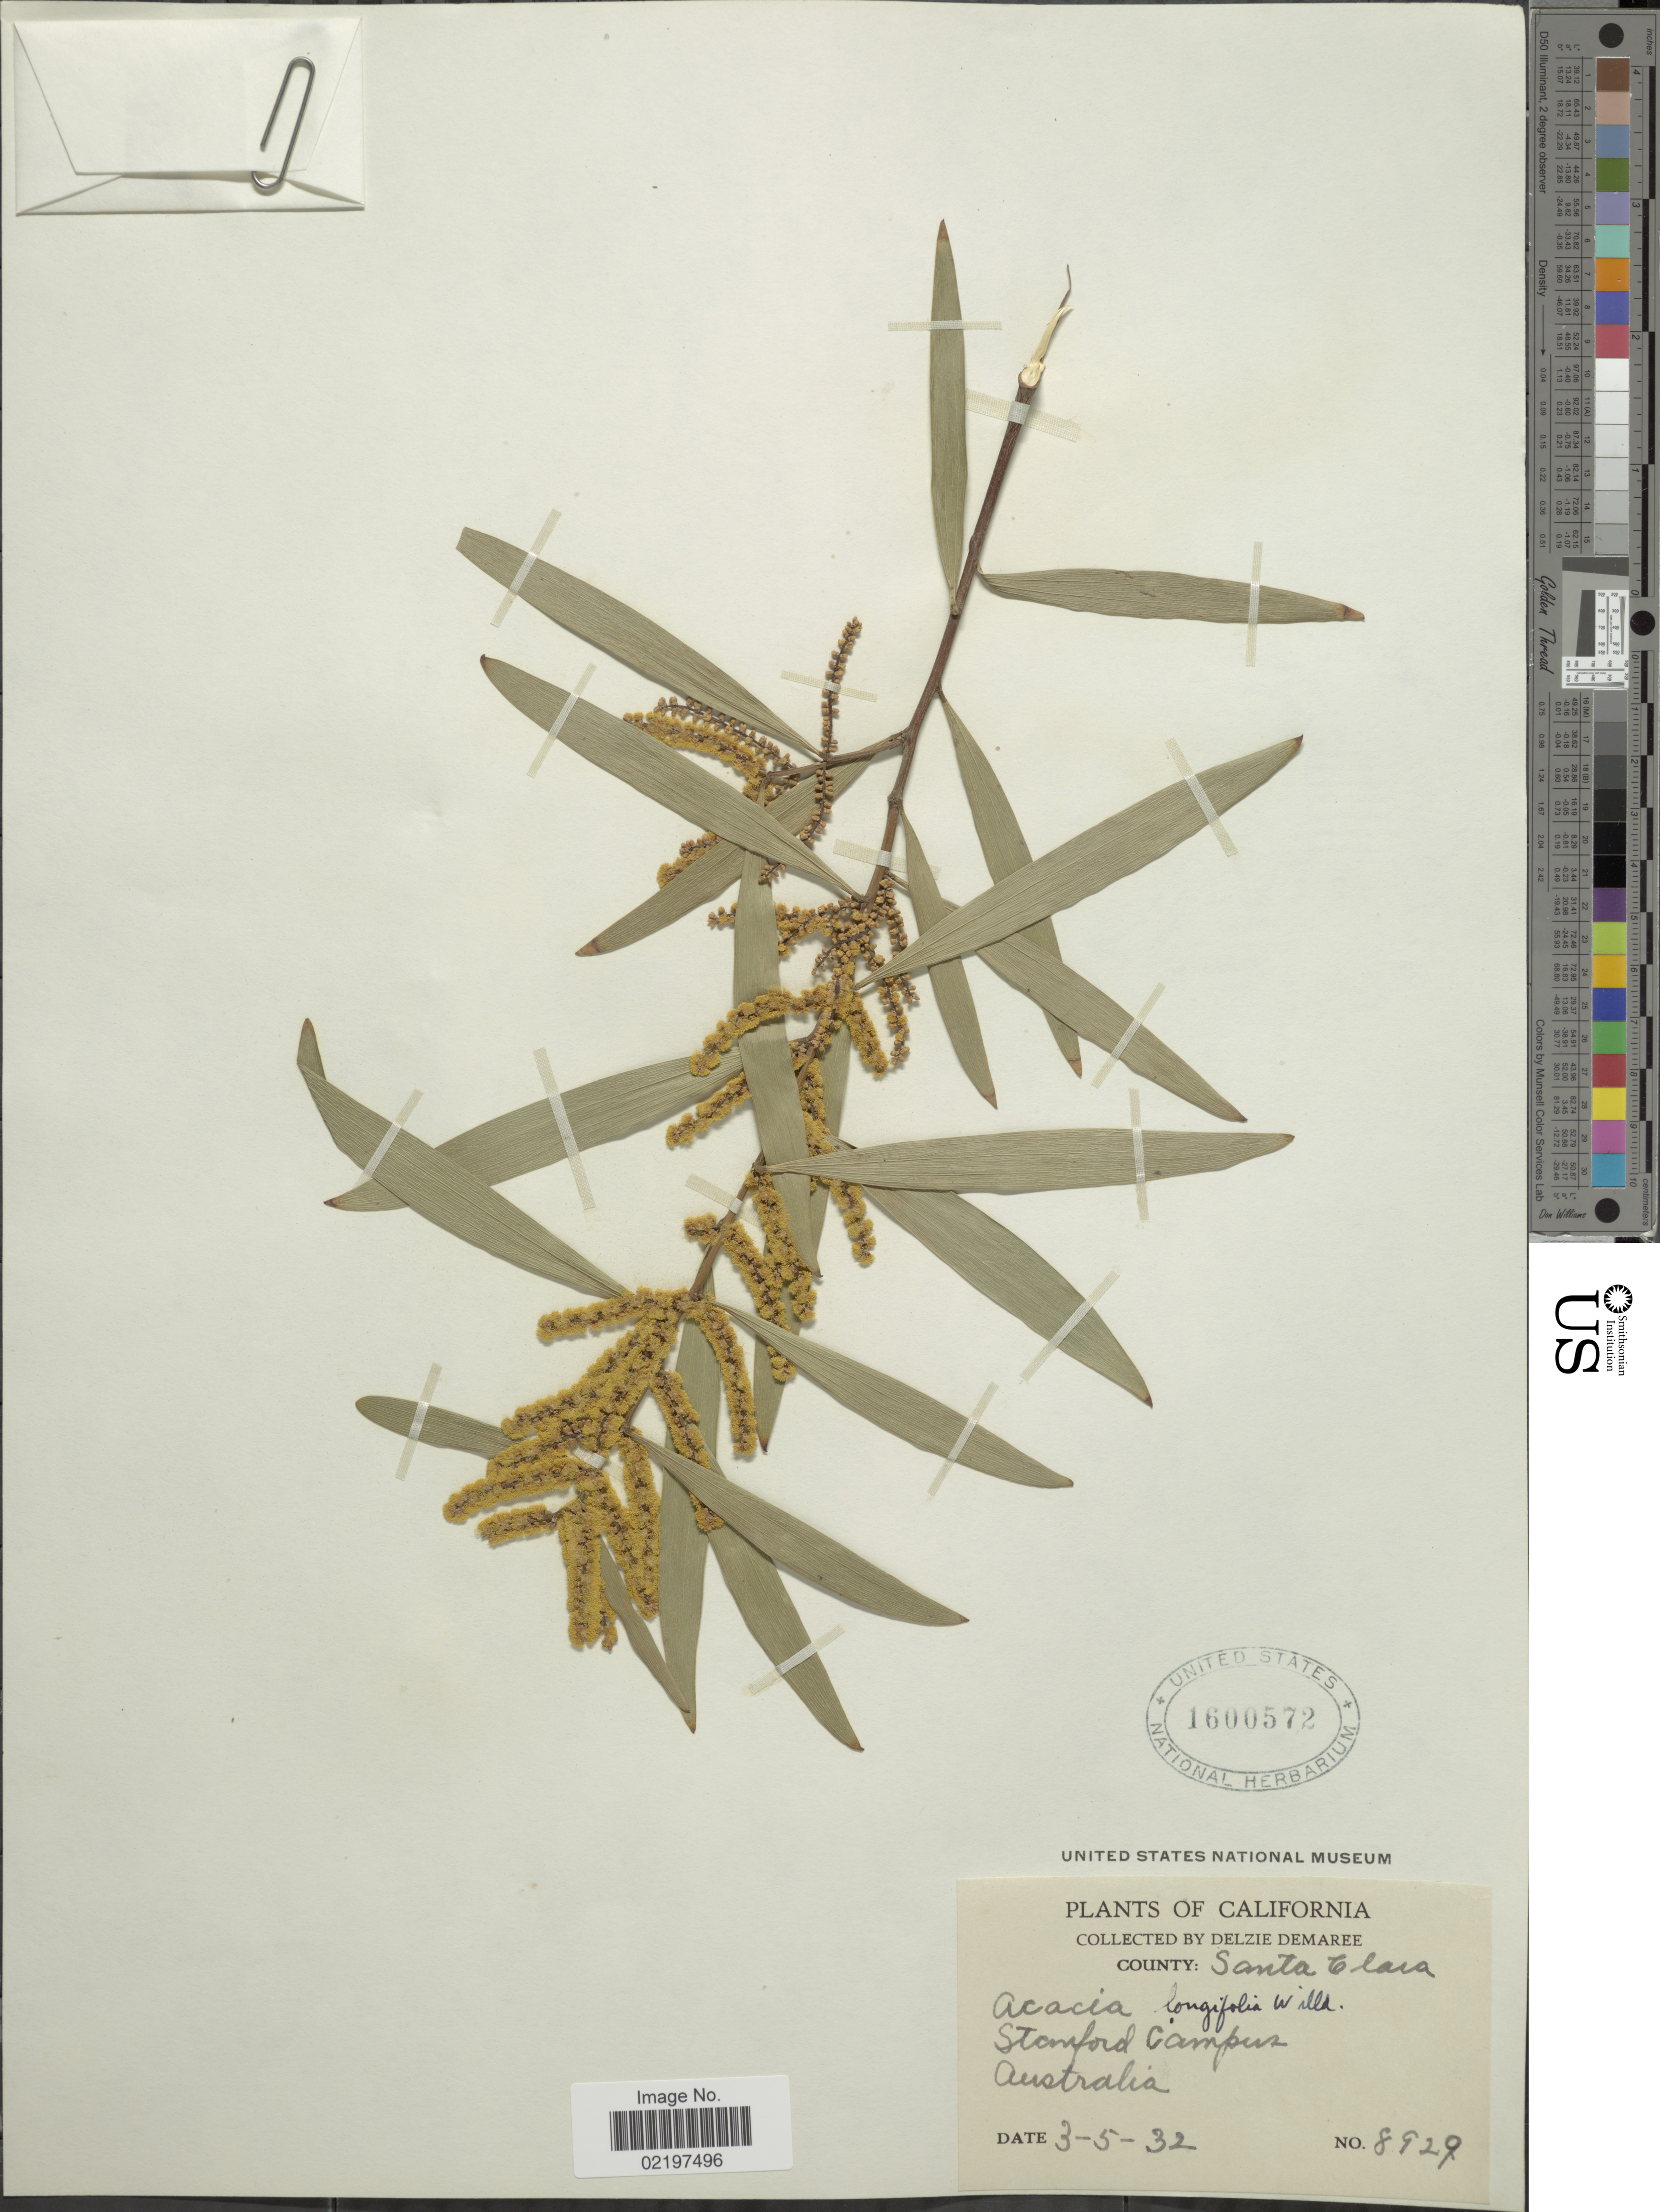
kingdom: Plantae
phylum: Tracheophyta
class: Magnoliopsida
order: Fabales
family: Fabaceae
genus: Acacia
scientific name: Acacia longifolia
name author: (Andrews) Willd.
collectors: D. Demaree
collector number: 8929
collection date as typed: Transcribed d/m/y: 5/3/32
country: United States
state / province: California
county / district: Santa Clara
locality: County: Santa Clara, Stanford Campus, Australia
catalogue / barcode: US 1600572